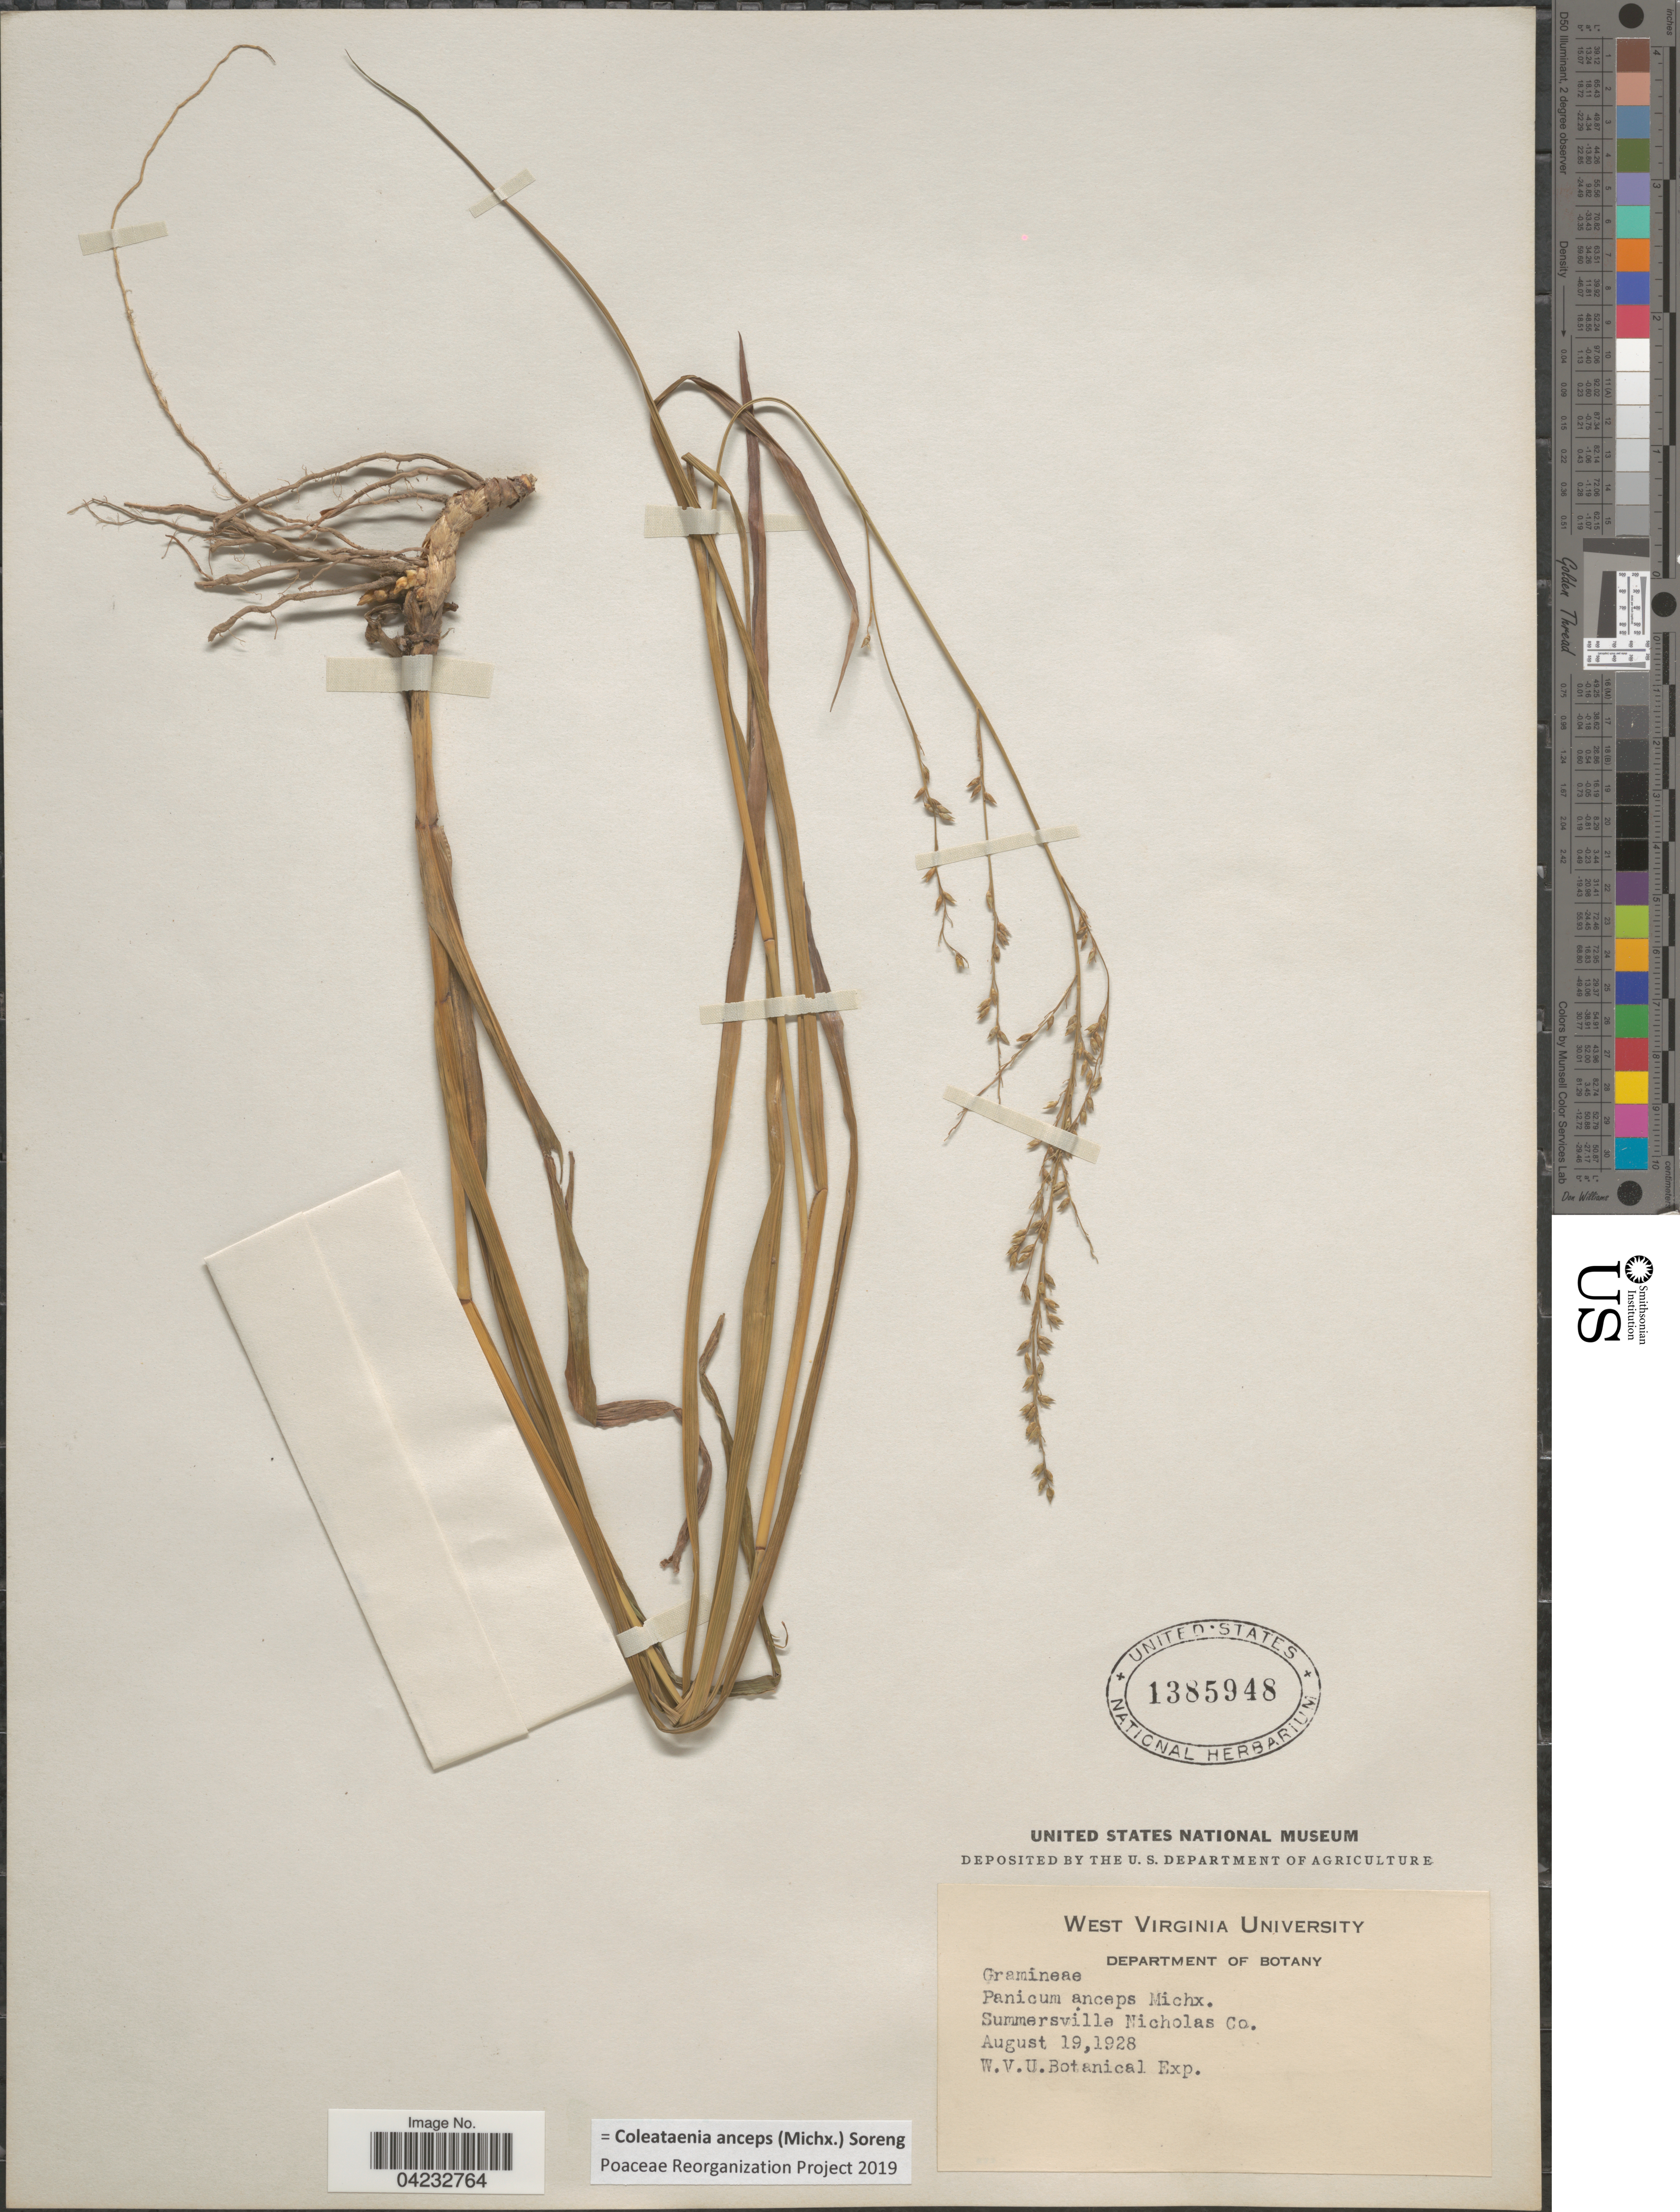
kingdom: Plantae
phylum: Tracheophyta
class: Liliopsida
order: Poales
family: Poaceae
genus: Coleataenia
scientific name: Coleataenia anceps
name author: (Michx.) Soreng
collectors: West Virginia University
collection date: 1928-08-19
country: United States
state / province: West Virginia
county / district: Nicholas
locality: Summersville Nicholas Co. W.V.U Botanical Exp.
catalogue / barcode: US 1385948